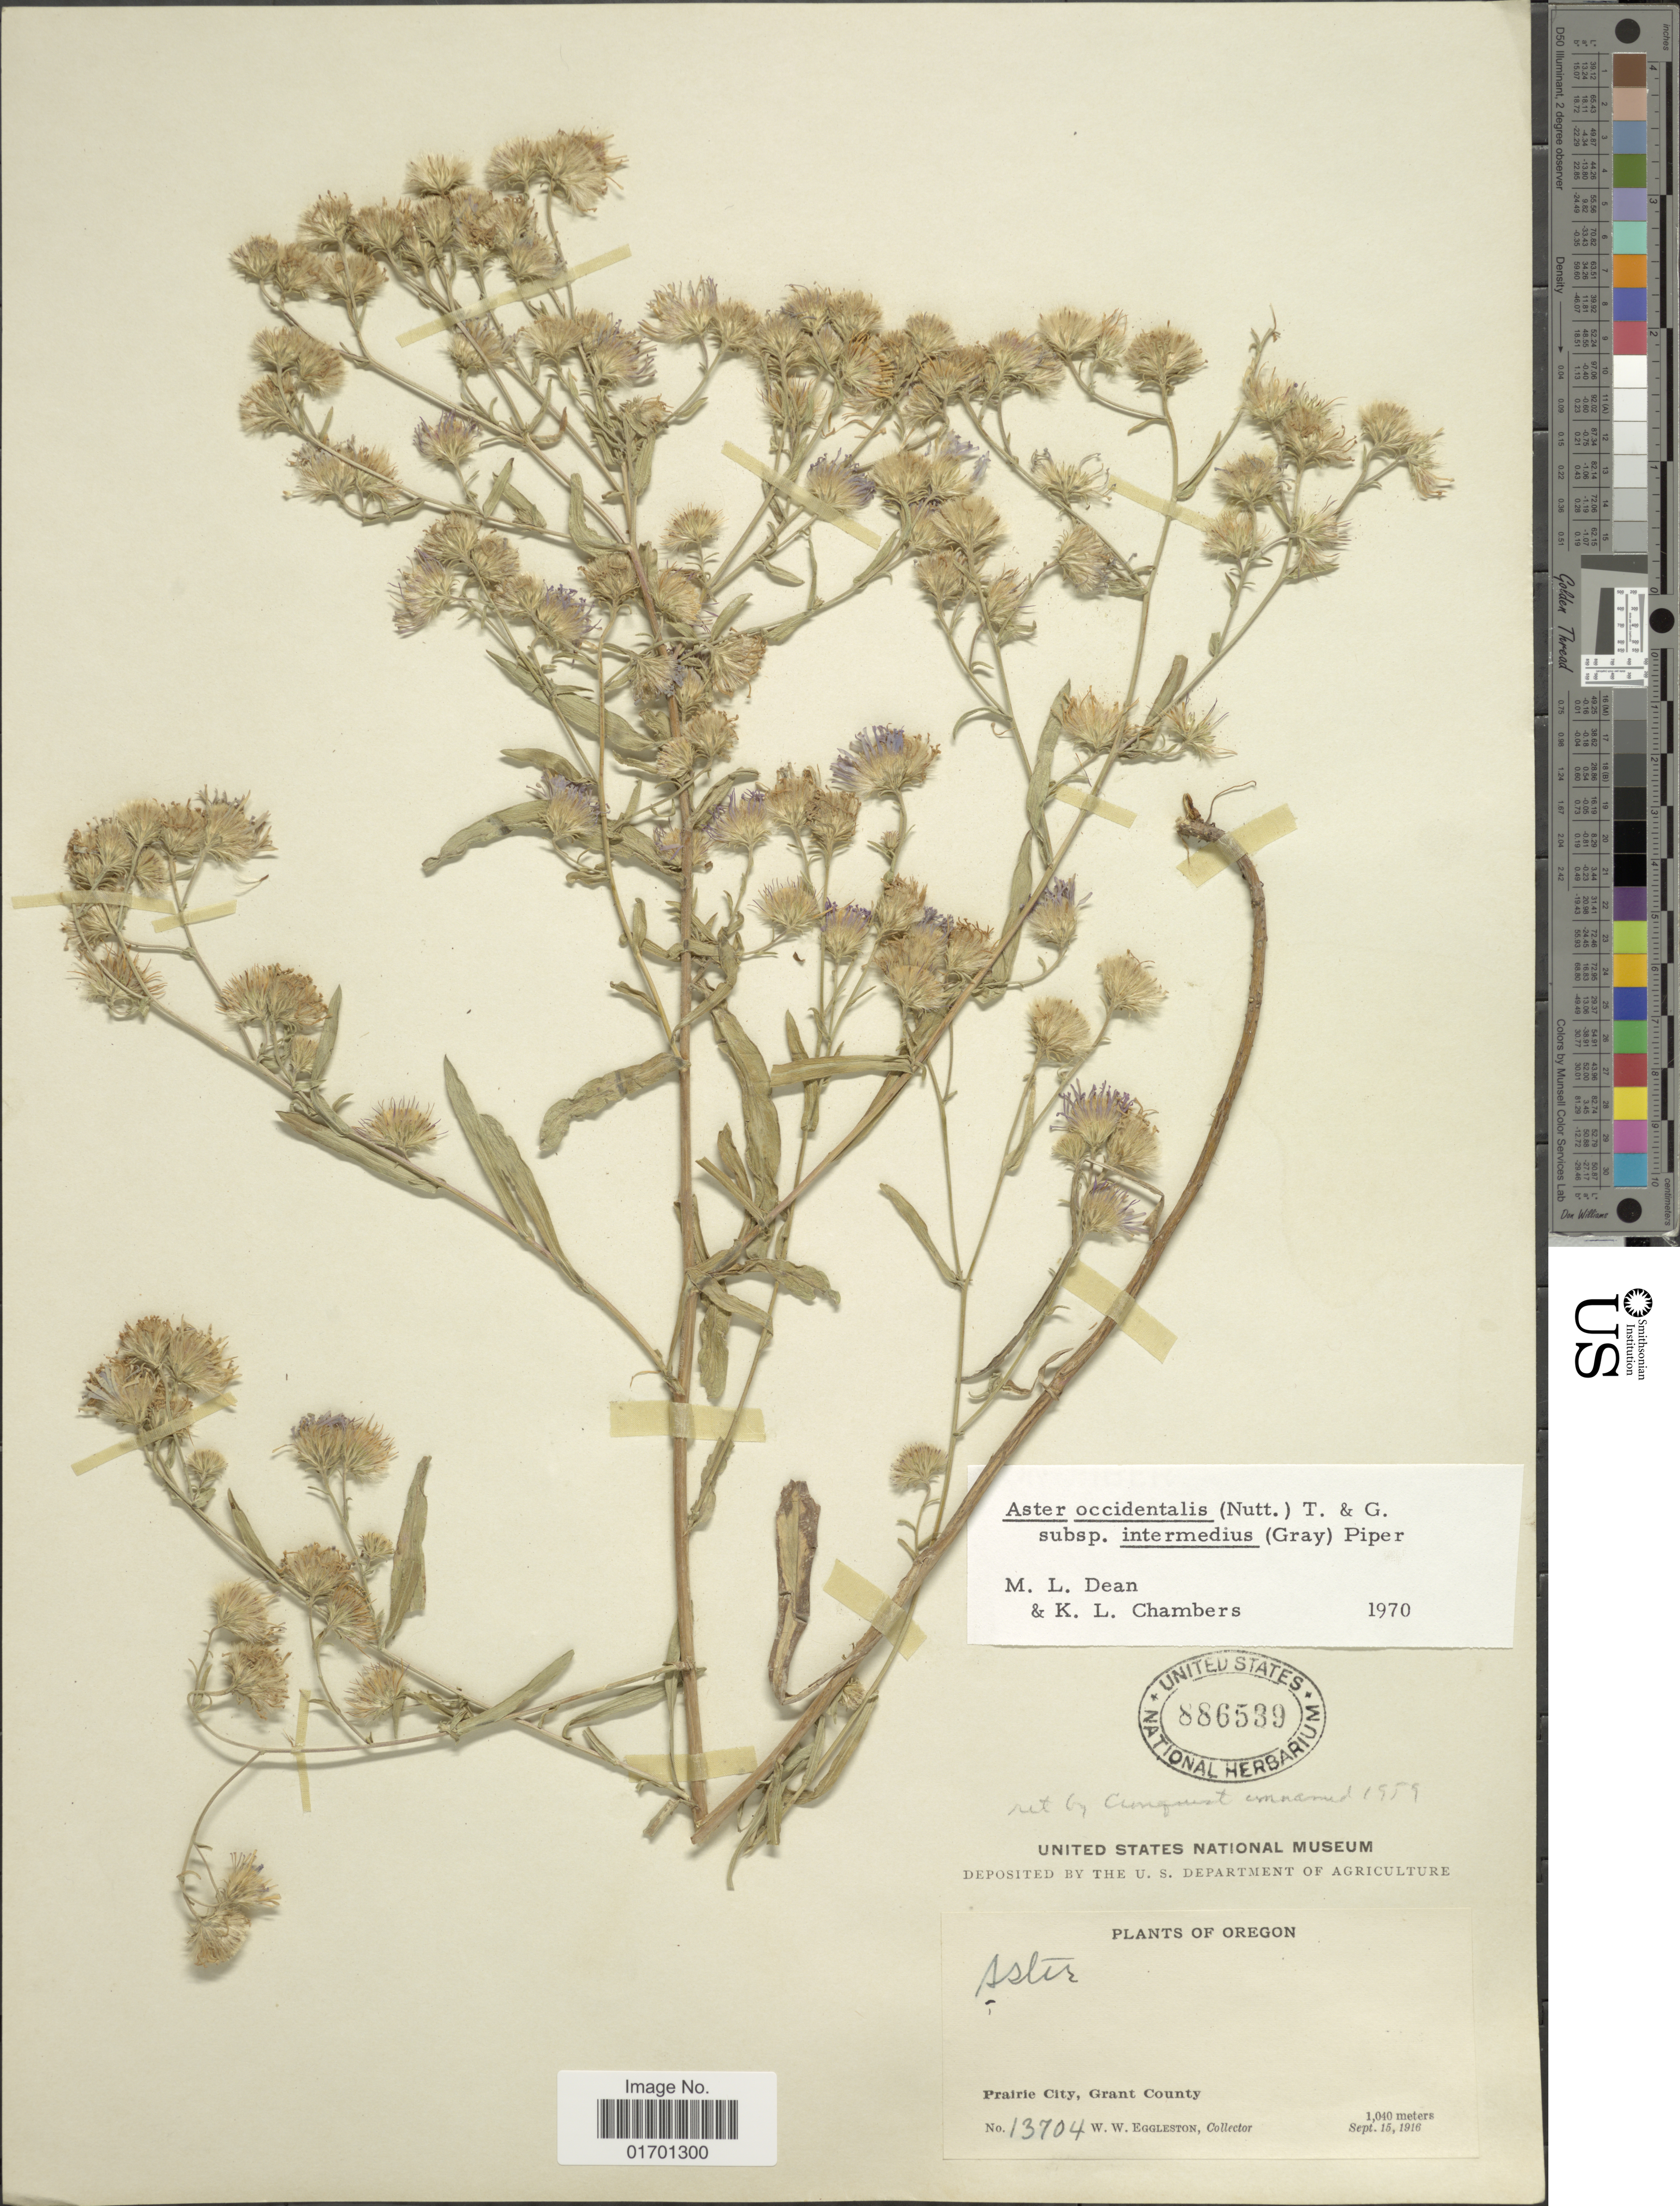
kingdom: Plantae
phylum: Tracheophyta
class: Magnoliopsida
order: Asterales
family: Asteraceae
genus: Symphyotrichum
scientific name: Symphyotrichum spathulatum var. intermedium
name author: (A. Gray) G.L. Nesom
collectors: W. W. Eggleston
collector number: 13704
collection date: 1916-09-15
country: United States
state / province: Oregon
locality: Prairie City, Grant County.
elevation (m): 1040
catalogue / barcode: US 886539